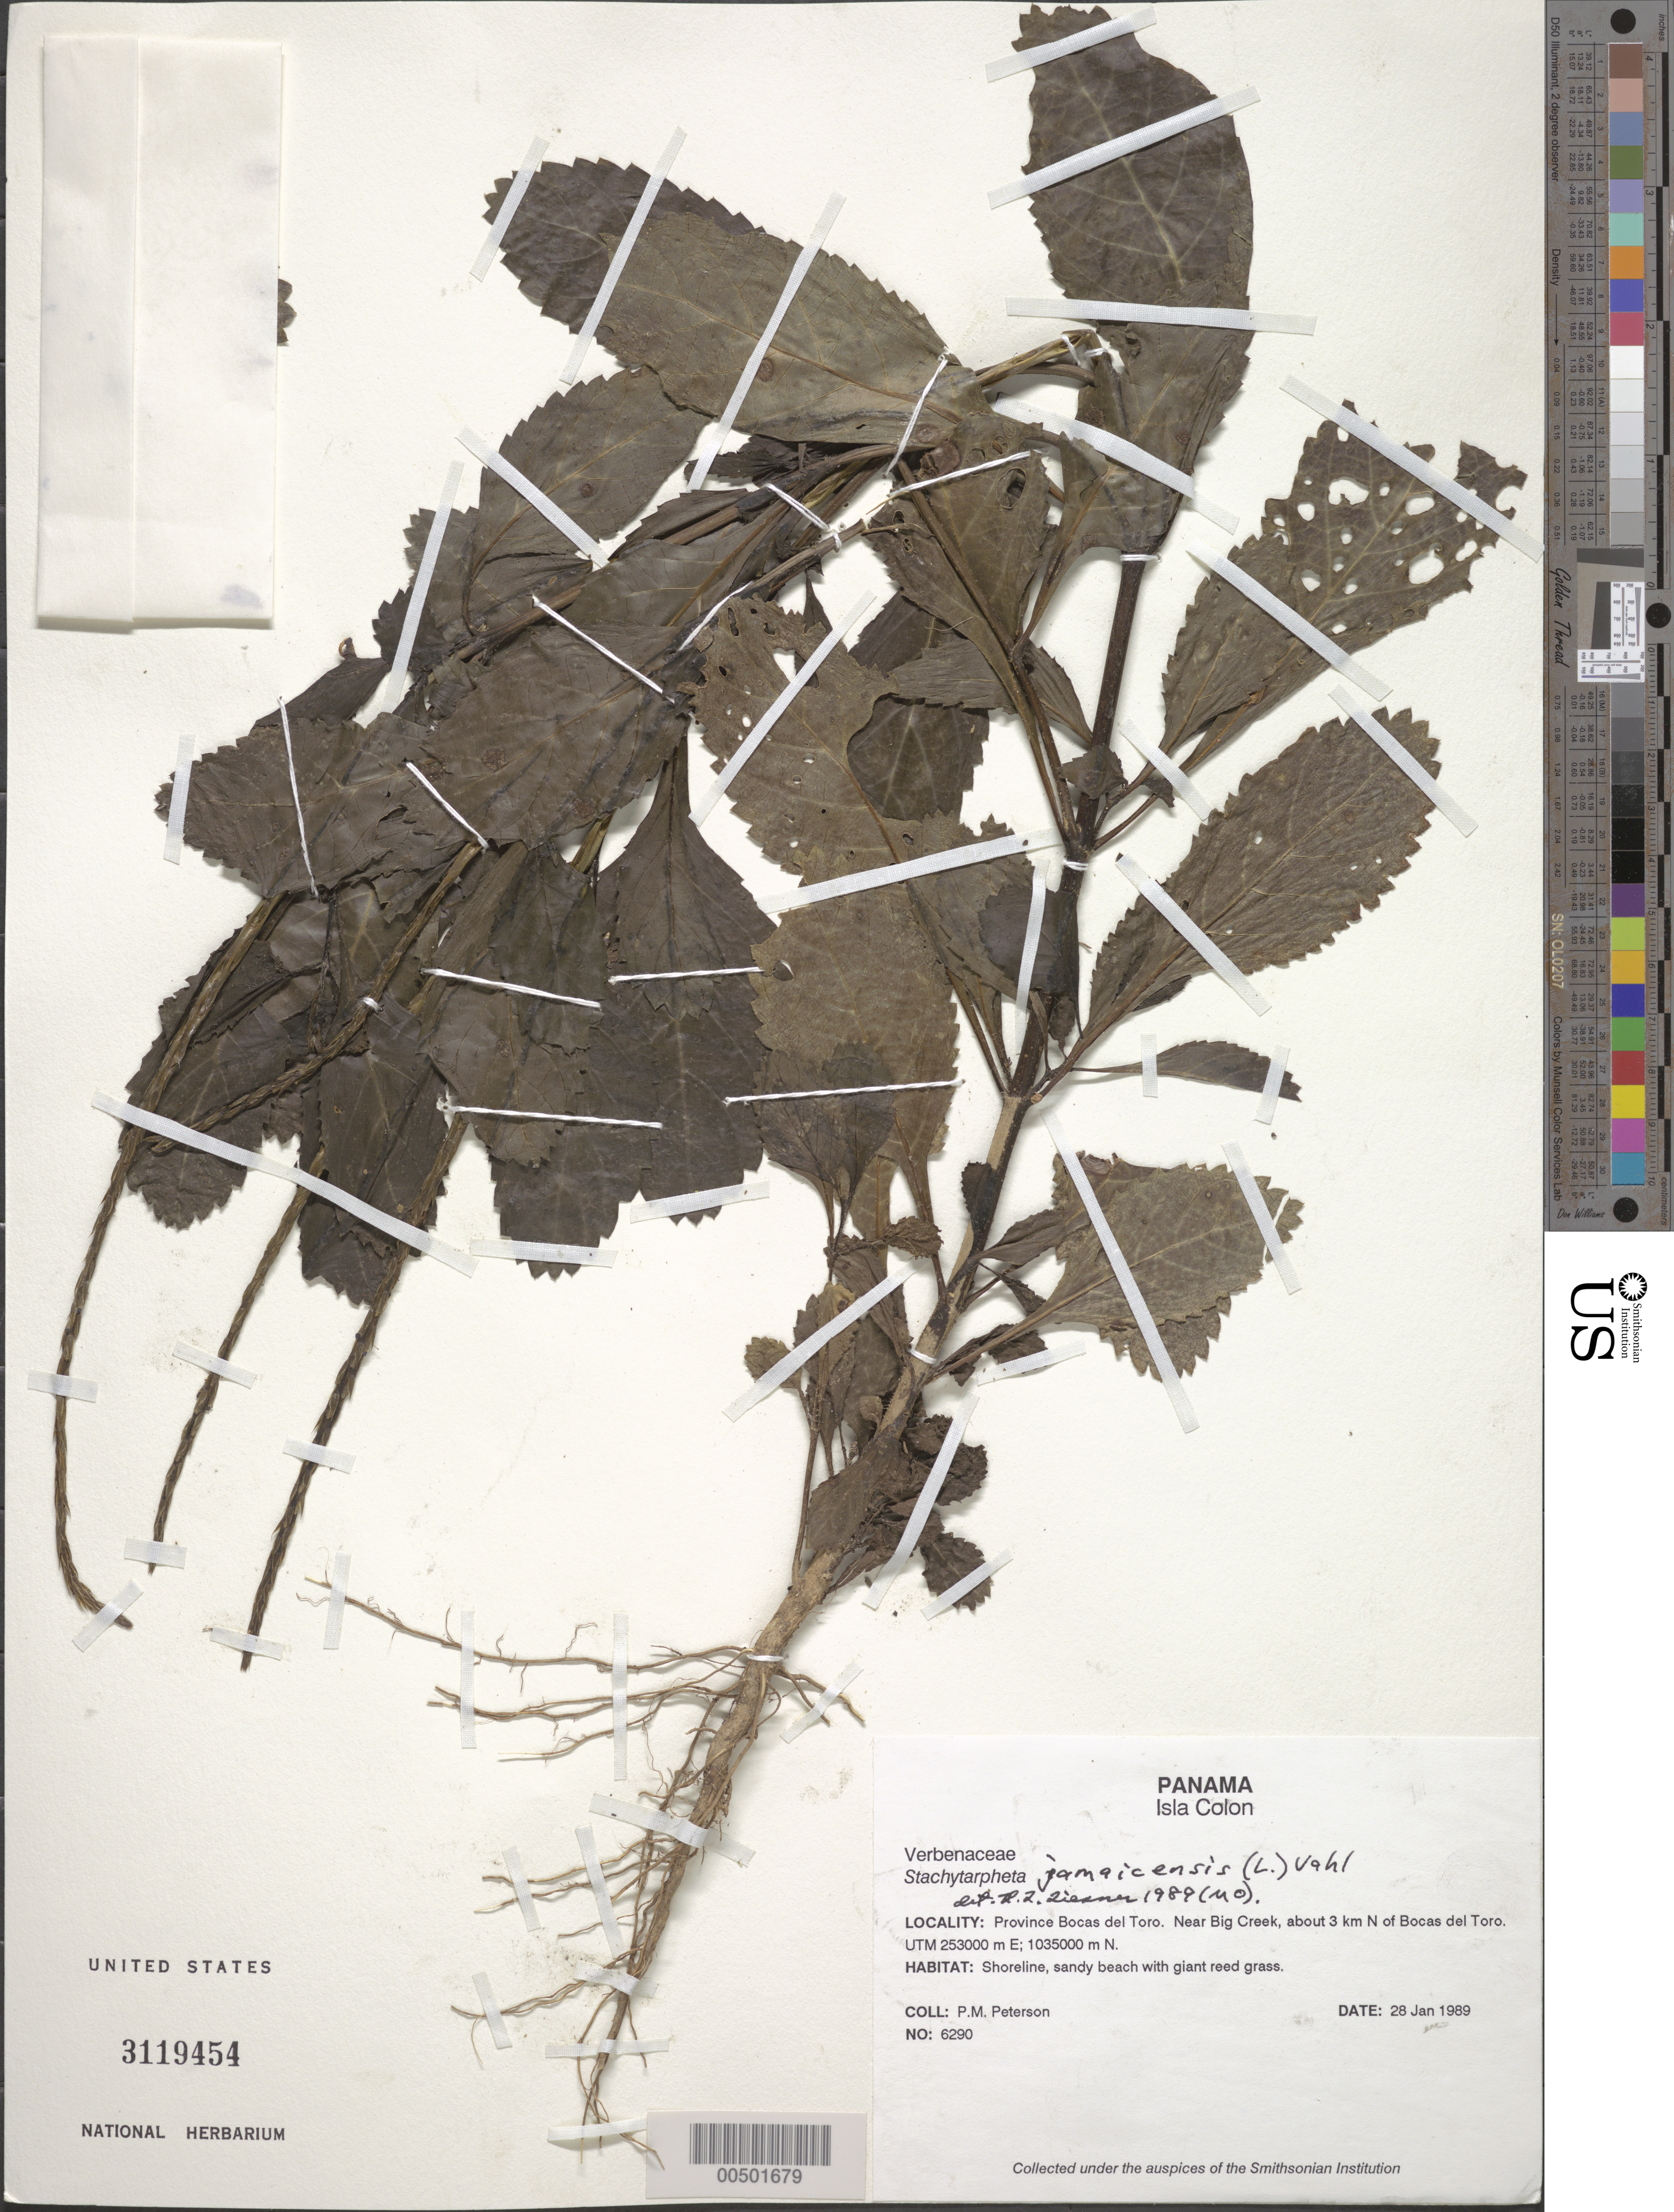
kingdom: Plantae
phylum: Tracheophyta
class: Magnoliopsida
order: Lamiales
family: Verbenaceae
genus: Stachytarpheta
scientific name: Stachytarpheta jamaicensis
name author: (L.) Vahl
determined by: Liesner, R. L.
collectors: P. M. Peterson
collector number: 06290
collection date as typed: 28 Jan 1989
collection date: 1989-01-28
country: Panama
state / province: Bocas del Toro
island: Colón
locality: Isla Colon, near Big Creek, about 3 km N of Bocas del Toro. UTM 253000 m E; 1035000 m N.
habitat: Shoreline, sandy beach with giant reed grass.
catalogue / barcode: US 3119454